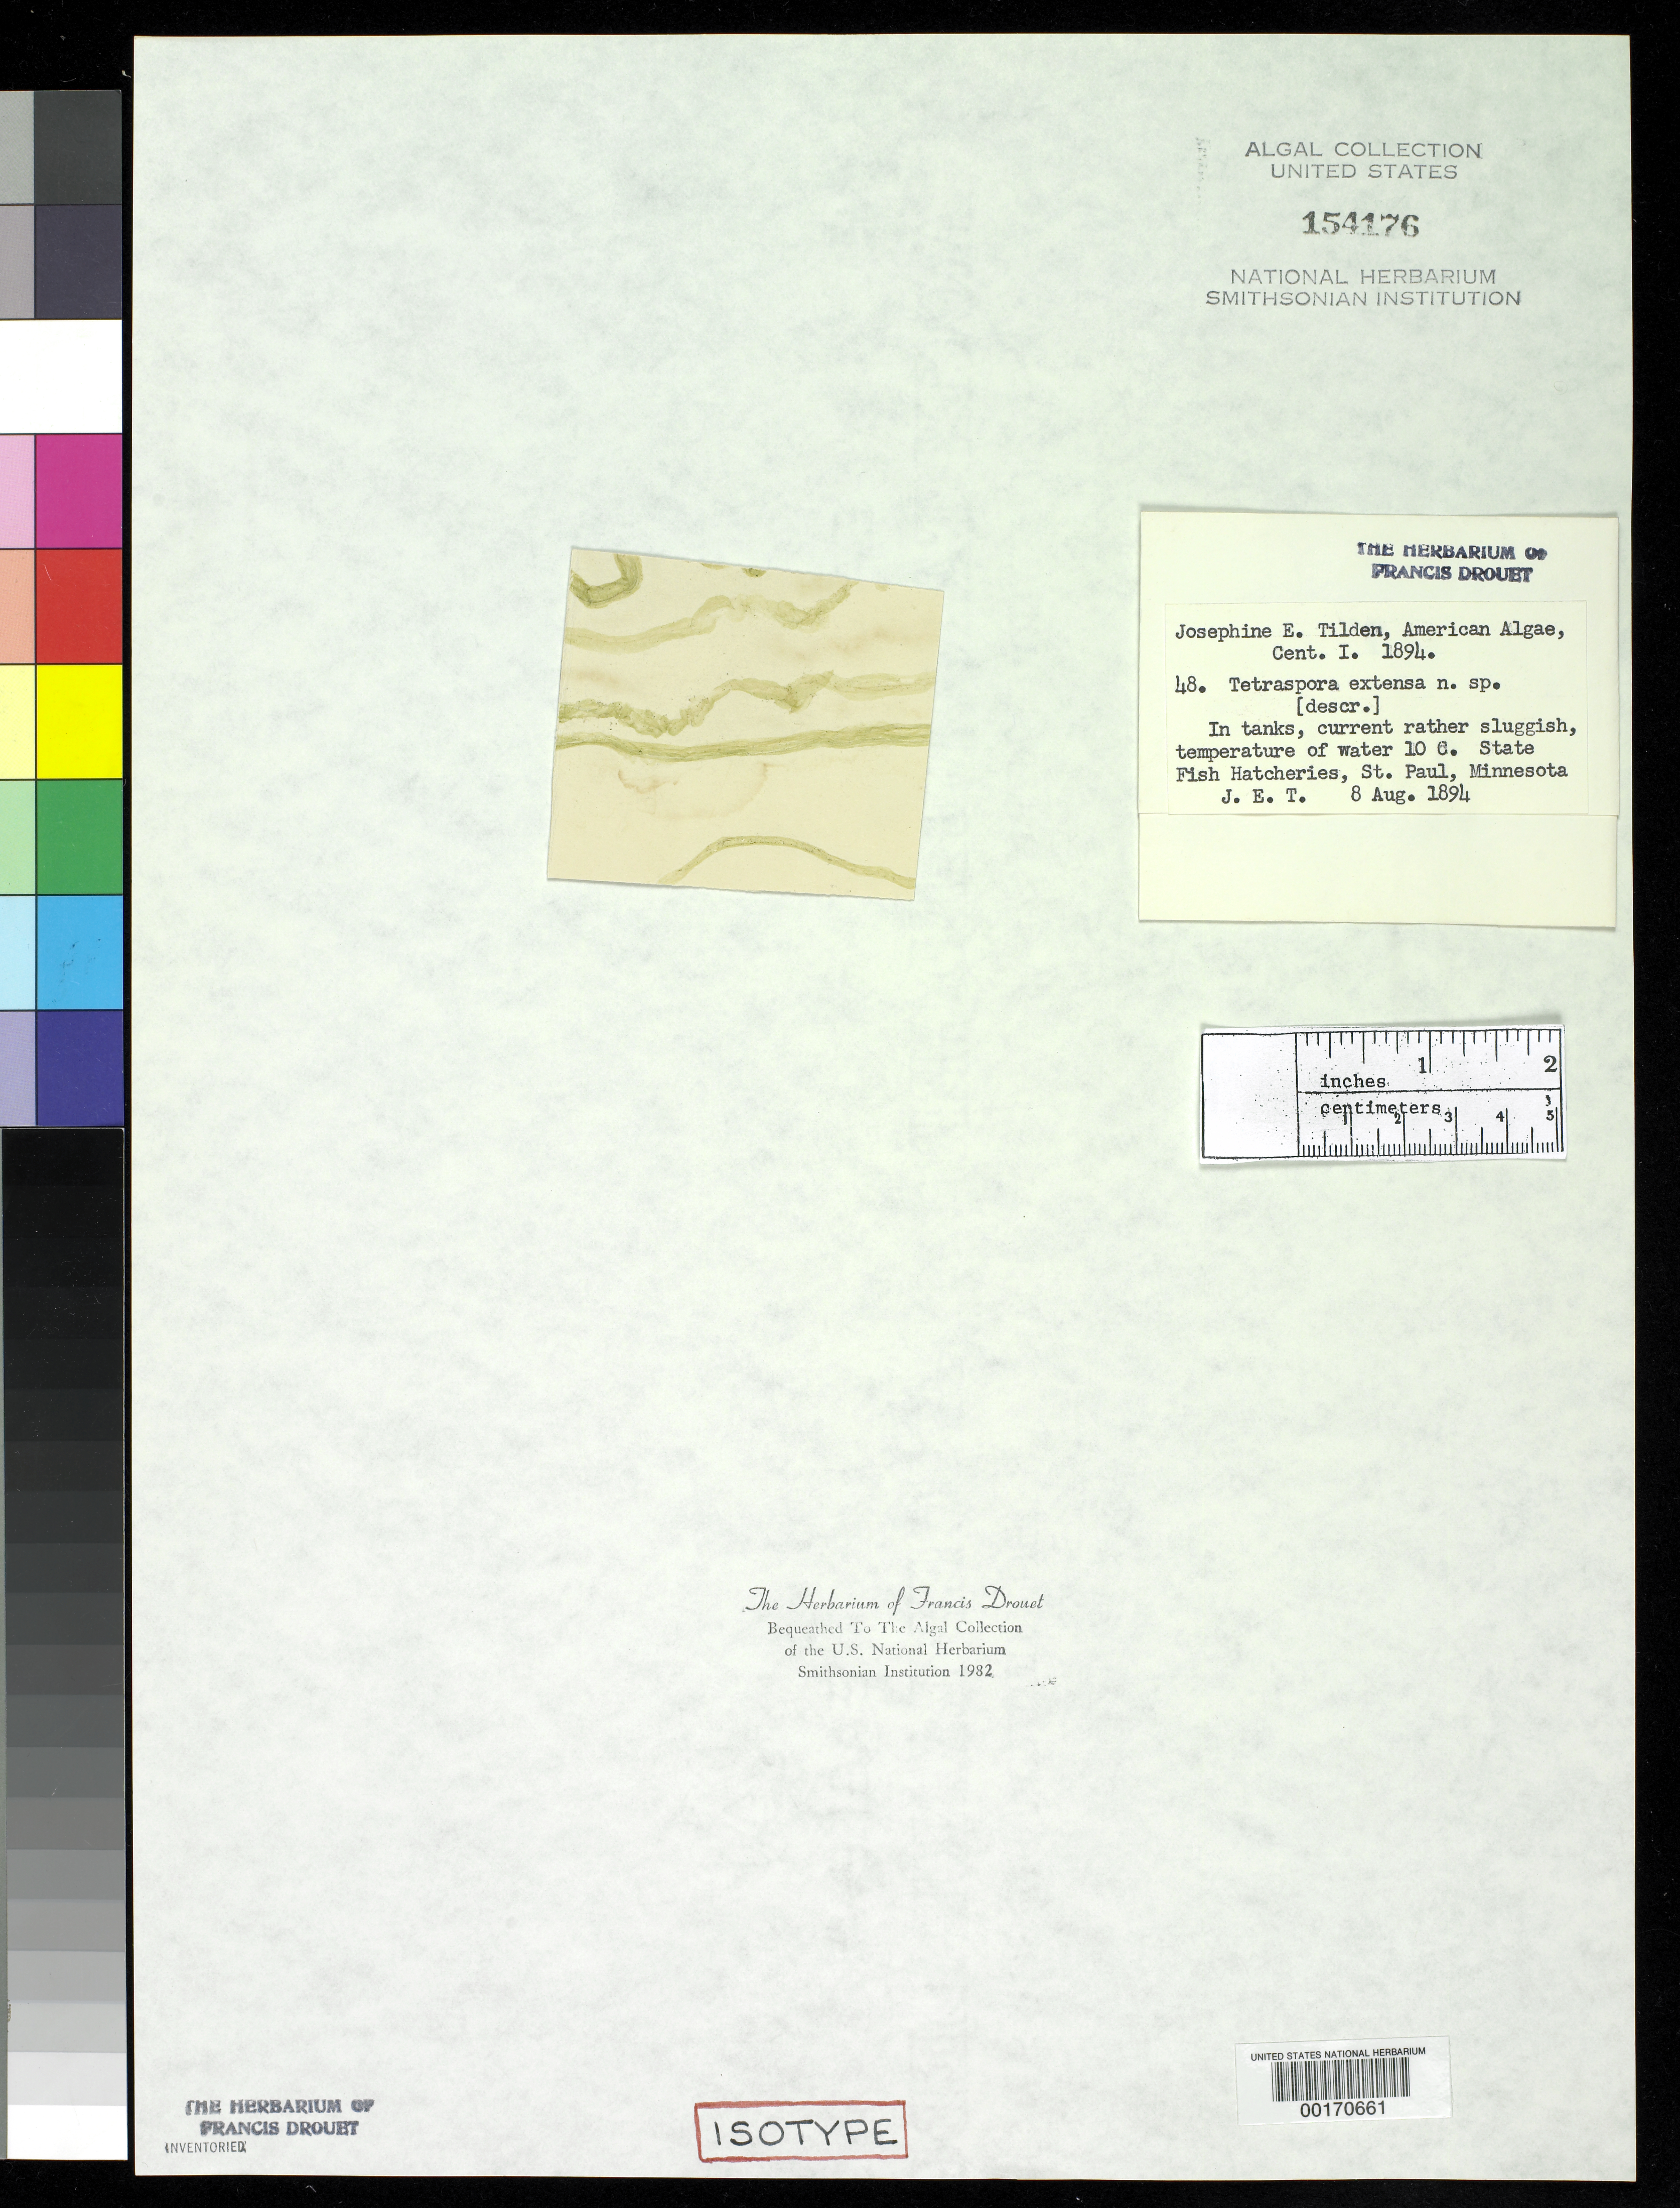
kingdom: Plantae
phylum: Chlorophyta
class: Chlorophyceae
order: Tetrasporales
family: Tetrasporaceae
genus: Tetraspora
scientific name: Tetraspora extensa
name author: J. E. Tilden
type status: Isotype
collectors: J. E. Tilden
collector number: JET 48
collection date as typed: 08 Aug 1894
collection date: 1894-08-08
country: United States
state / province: Minnesota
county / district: Ramsey County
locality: St. Paul, State Fish Hatcheries.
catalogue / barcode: US 154176